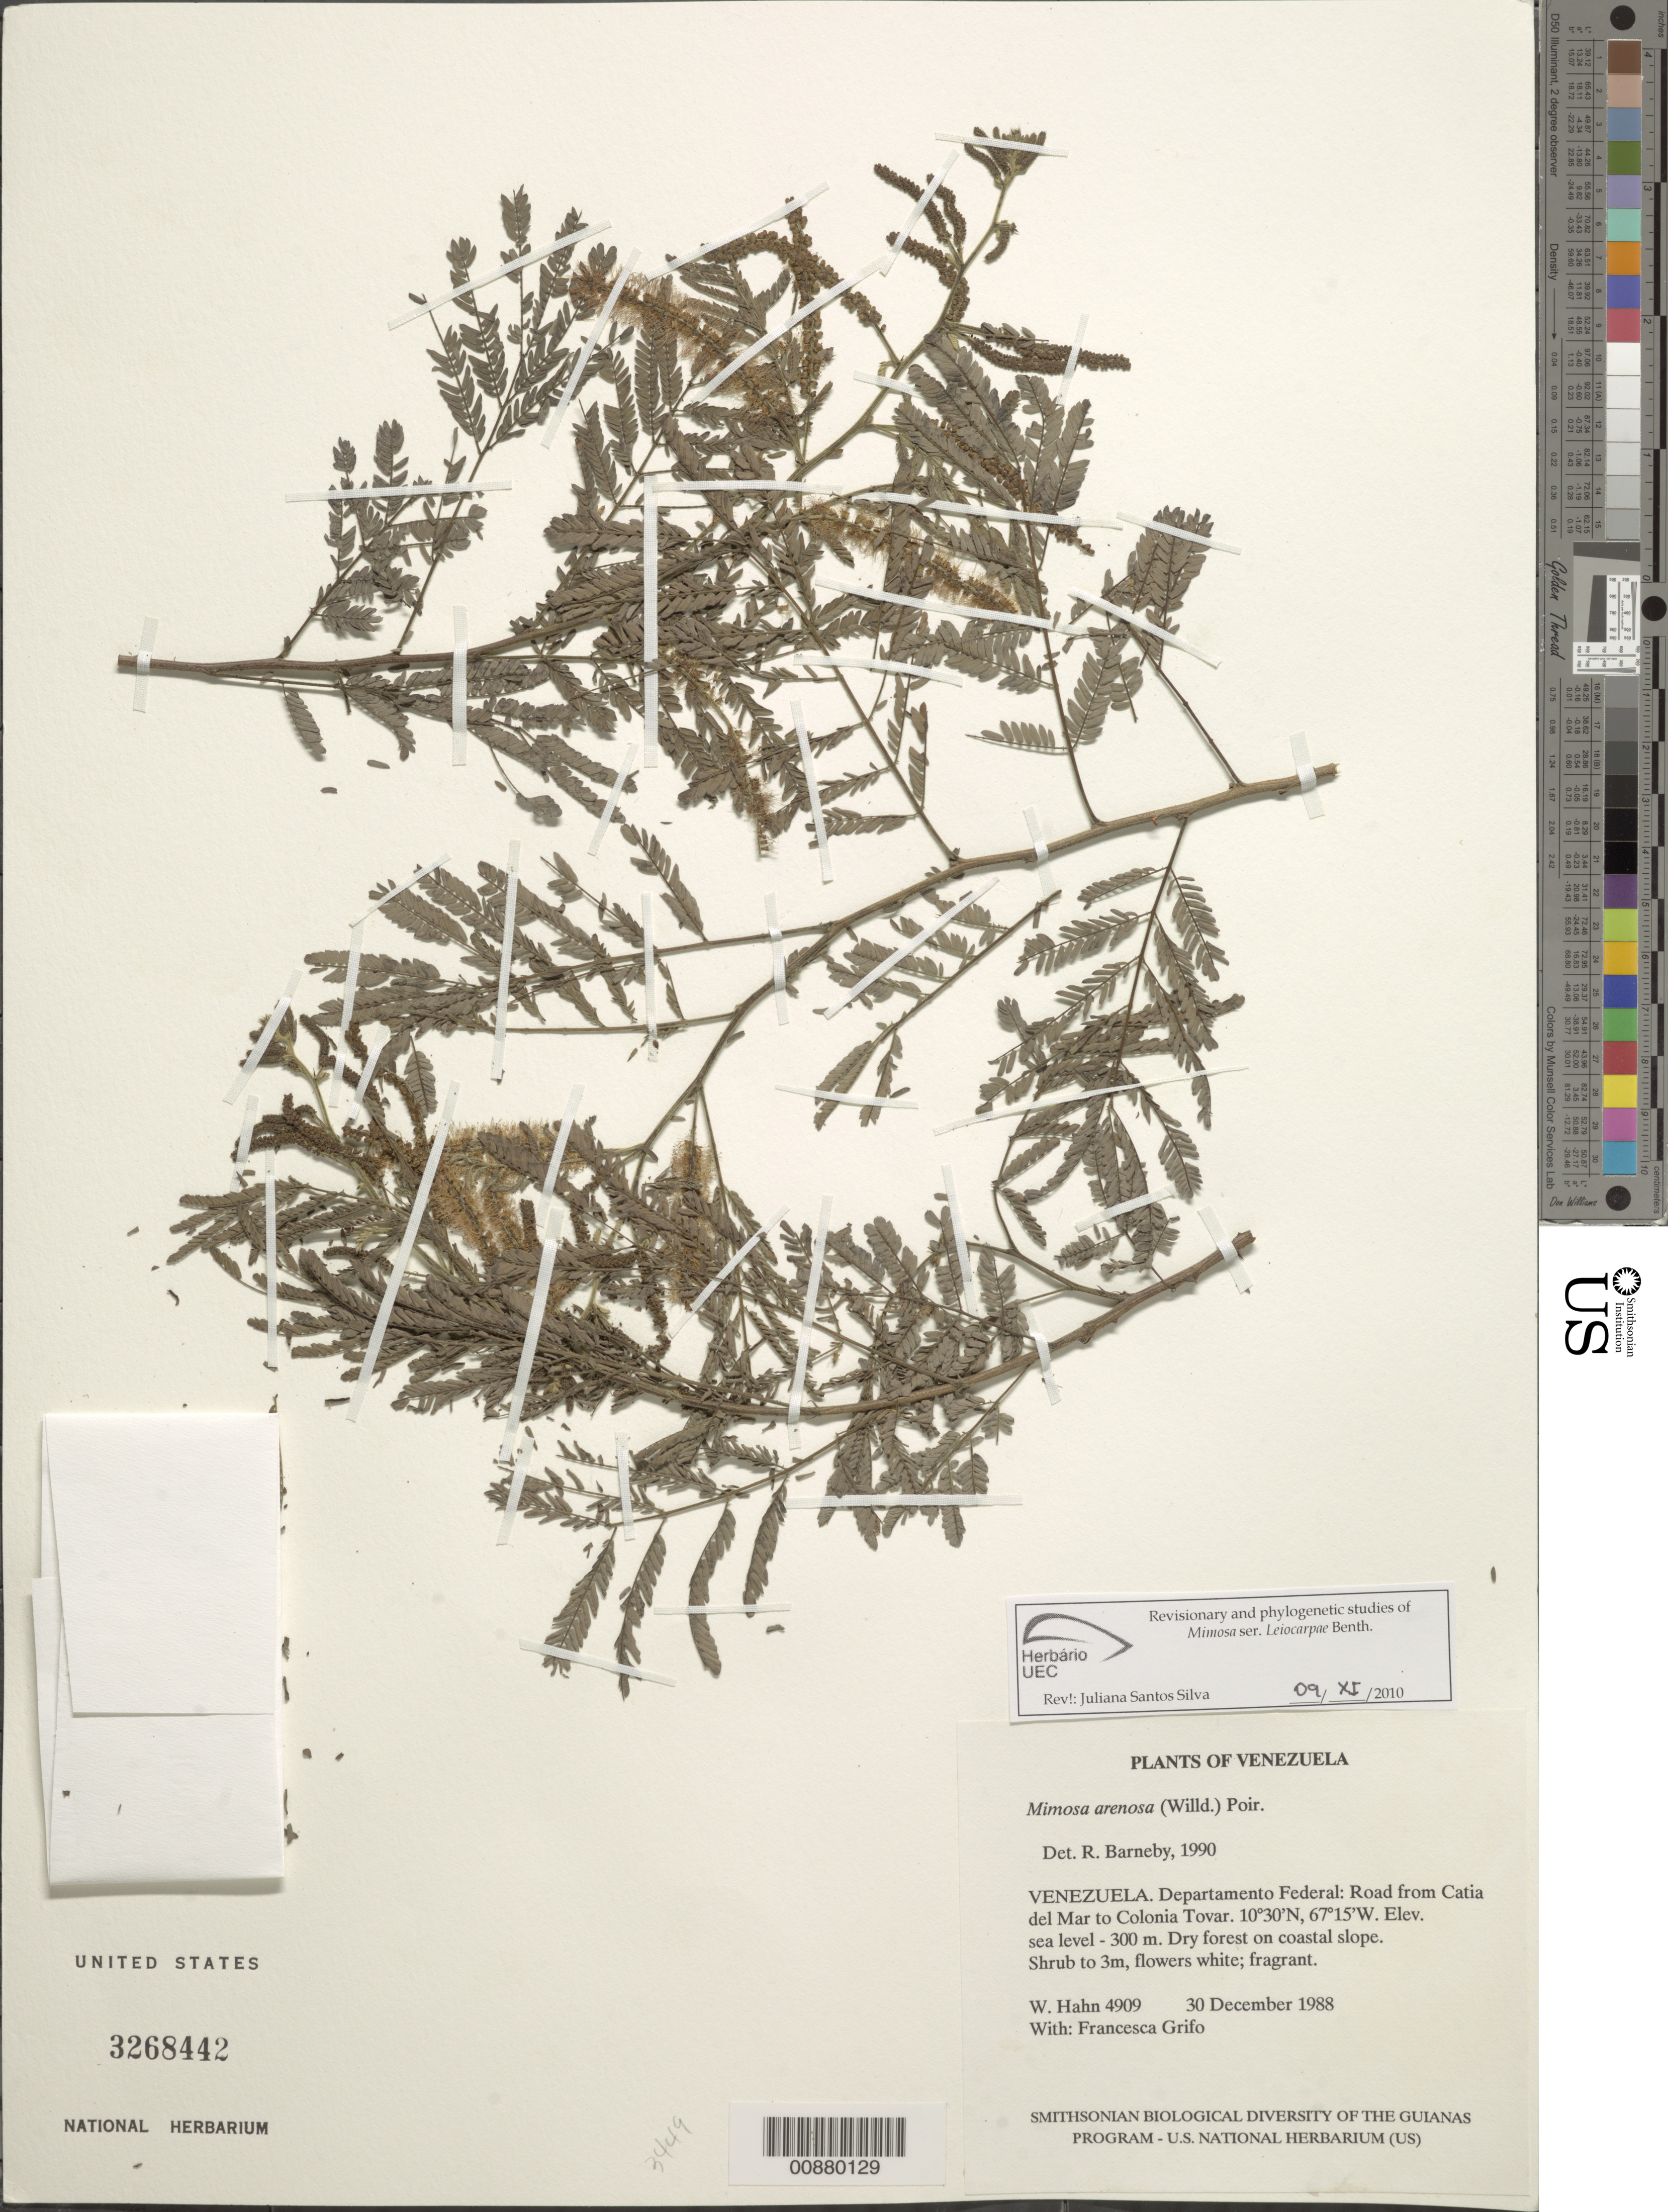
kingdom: Plantae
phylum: Tracheophyta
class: Magnoliopsida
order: Fabales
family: Fabaceae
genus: Mimosa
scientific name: Mimosa arenosa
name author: (Willd.) Poir.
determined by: Barneby, Rupert C., (NY)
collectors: W. Hahn & F. Grifo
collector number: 4909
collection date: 1988-12-30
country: Venezuela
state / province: Vargas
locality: Road from Catia del Mar to Colonia Tovar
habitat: Dry forest on coastal slope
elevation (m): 300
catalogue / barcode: US 3268442